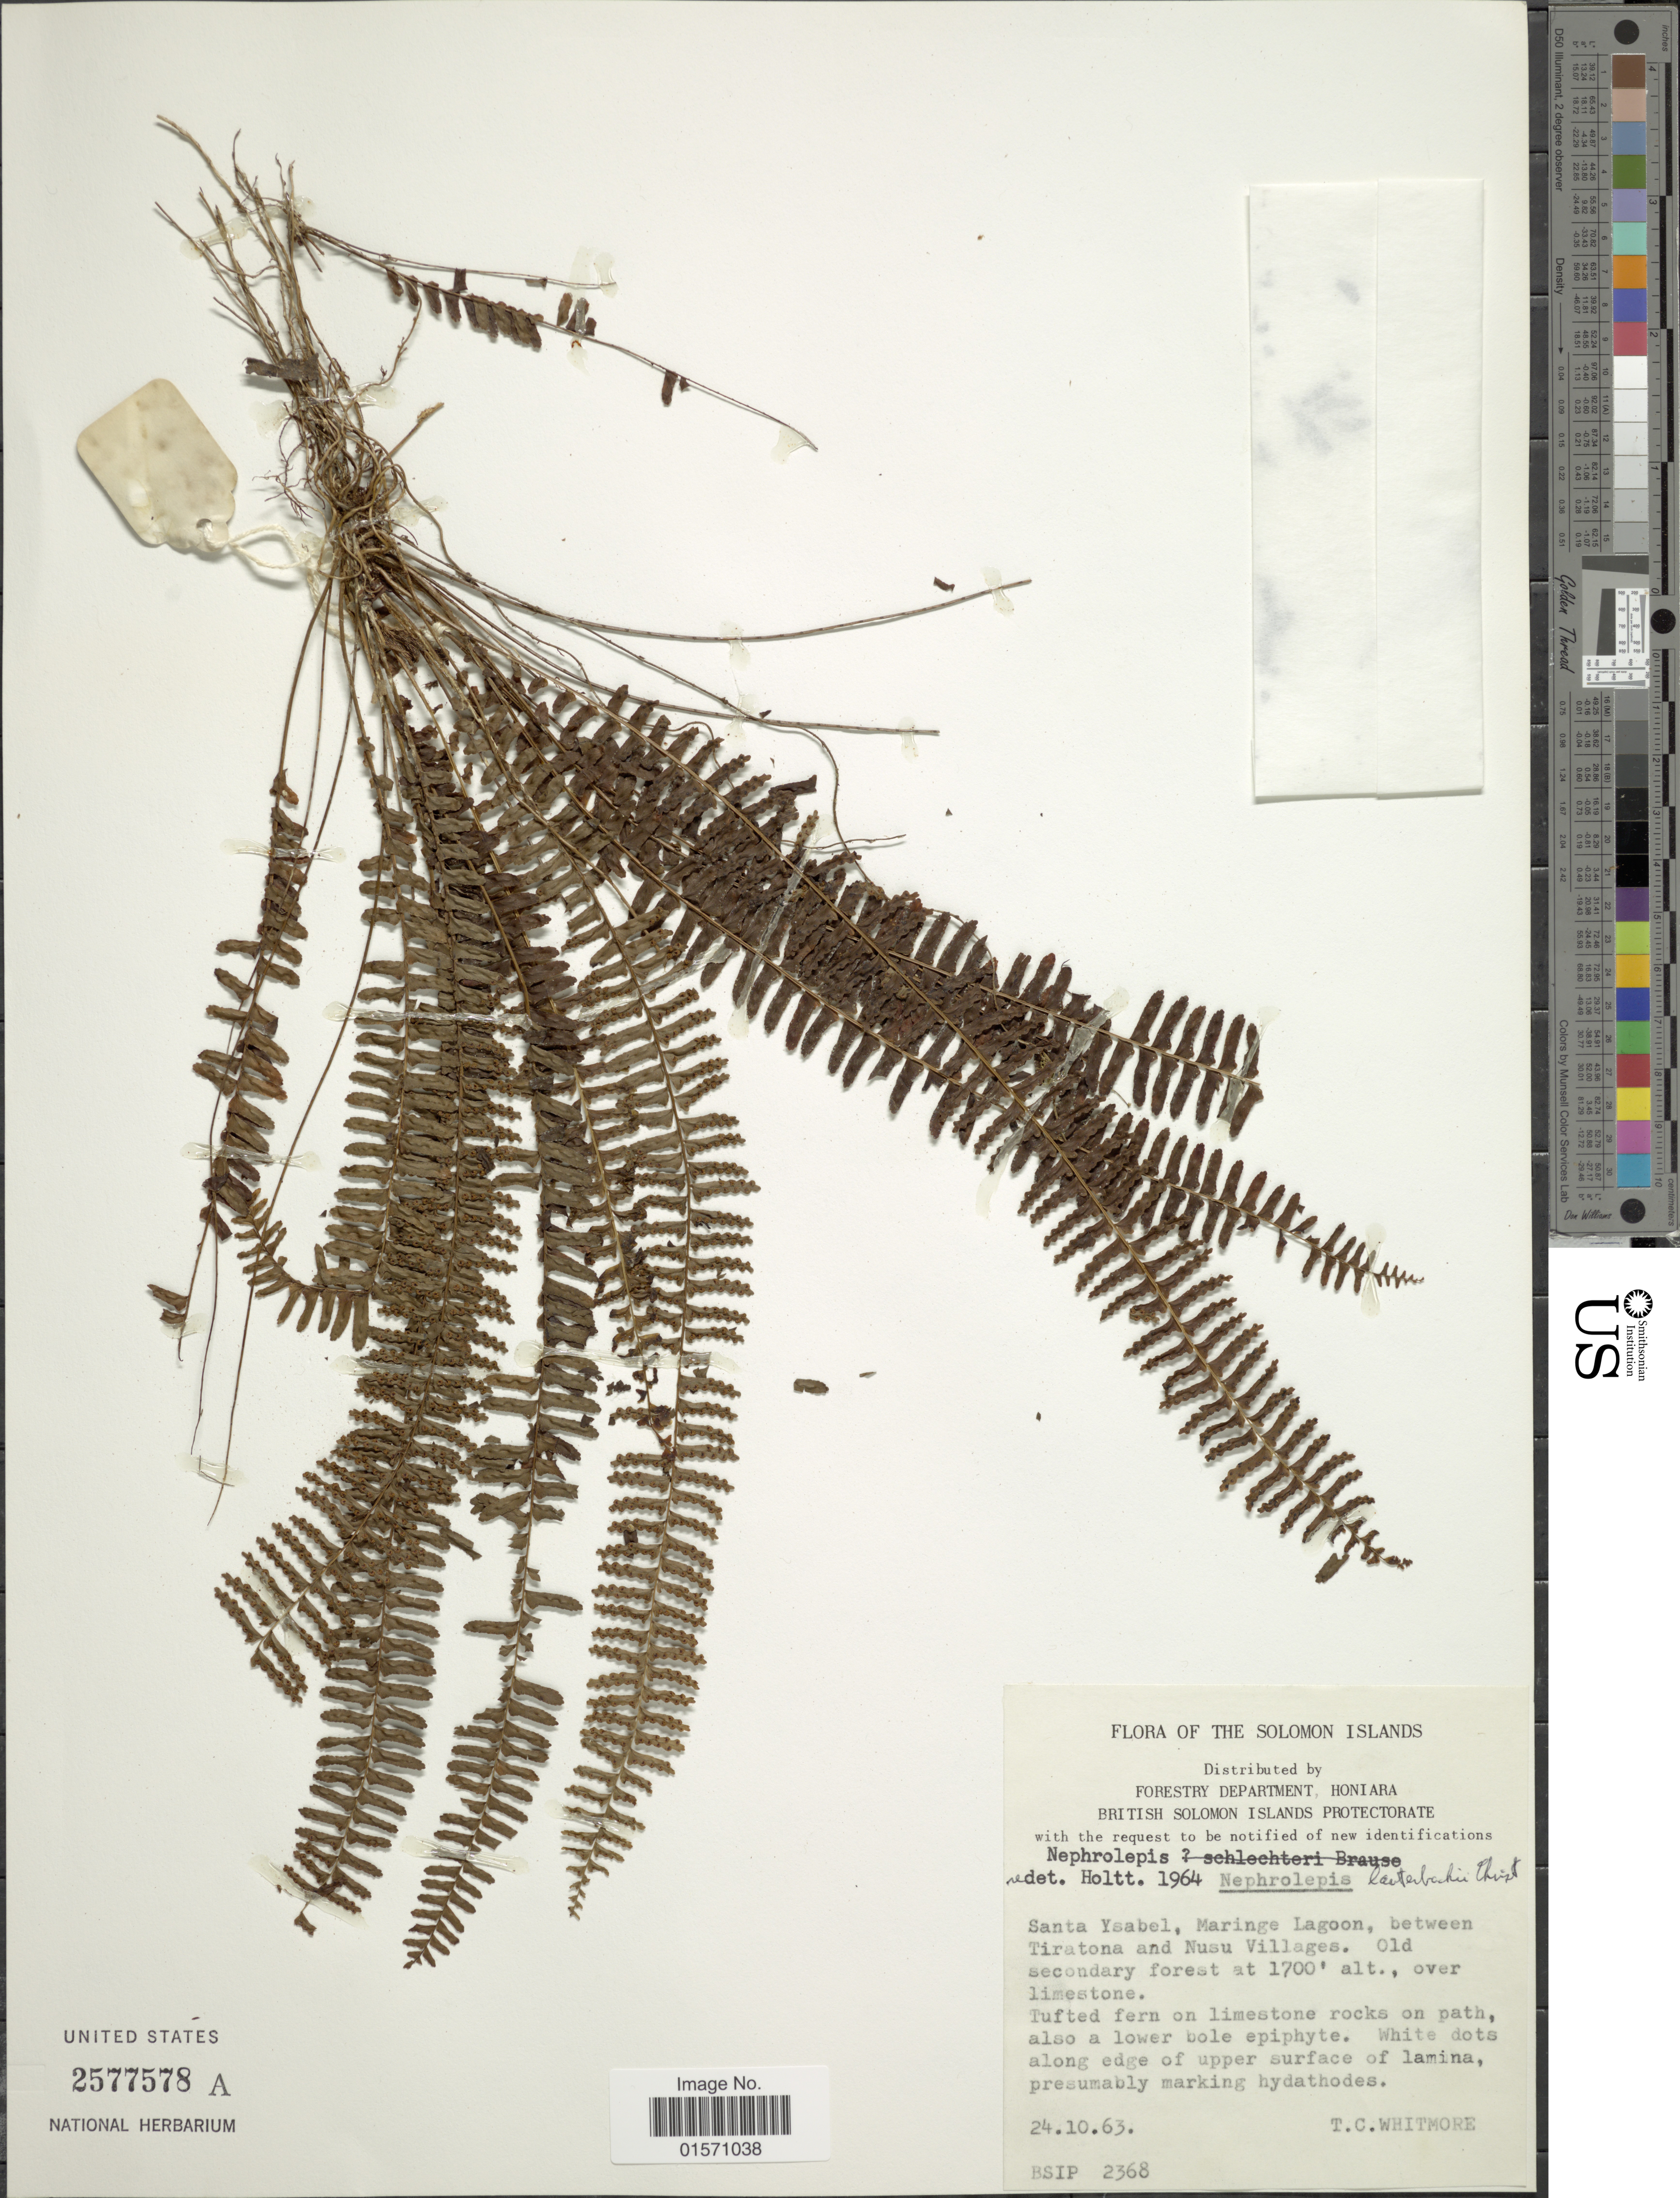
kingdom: Plantae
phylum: Tracheophyta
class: Polypodiopsida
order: Polypodiales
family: Nephrolepidaceae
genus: Nephrolepis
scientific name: Nephrolepis lauterbachii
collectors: T. C. Whitmore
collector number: BSIP 2368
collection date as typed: Transcribed d/m/y: 24/10/63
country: Solomon Islands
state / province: Solomon Islands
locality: Santa Ysabel, Maringe Lagoon, between Tiratona and Nusu Villages. Old secondary forest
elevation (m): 518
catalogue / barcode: US 2577578A